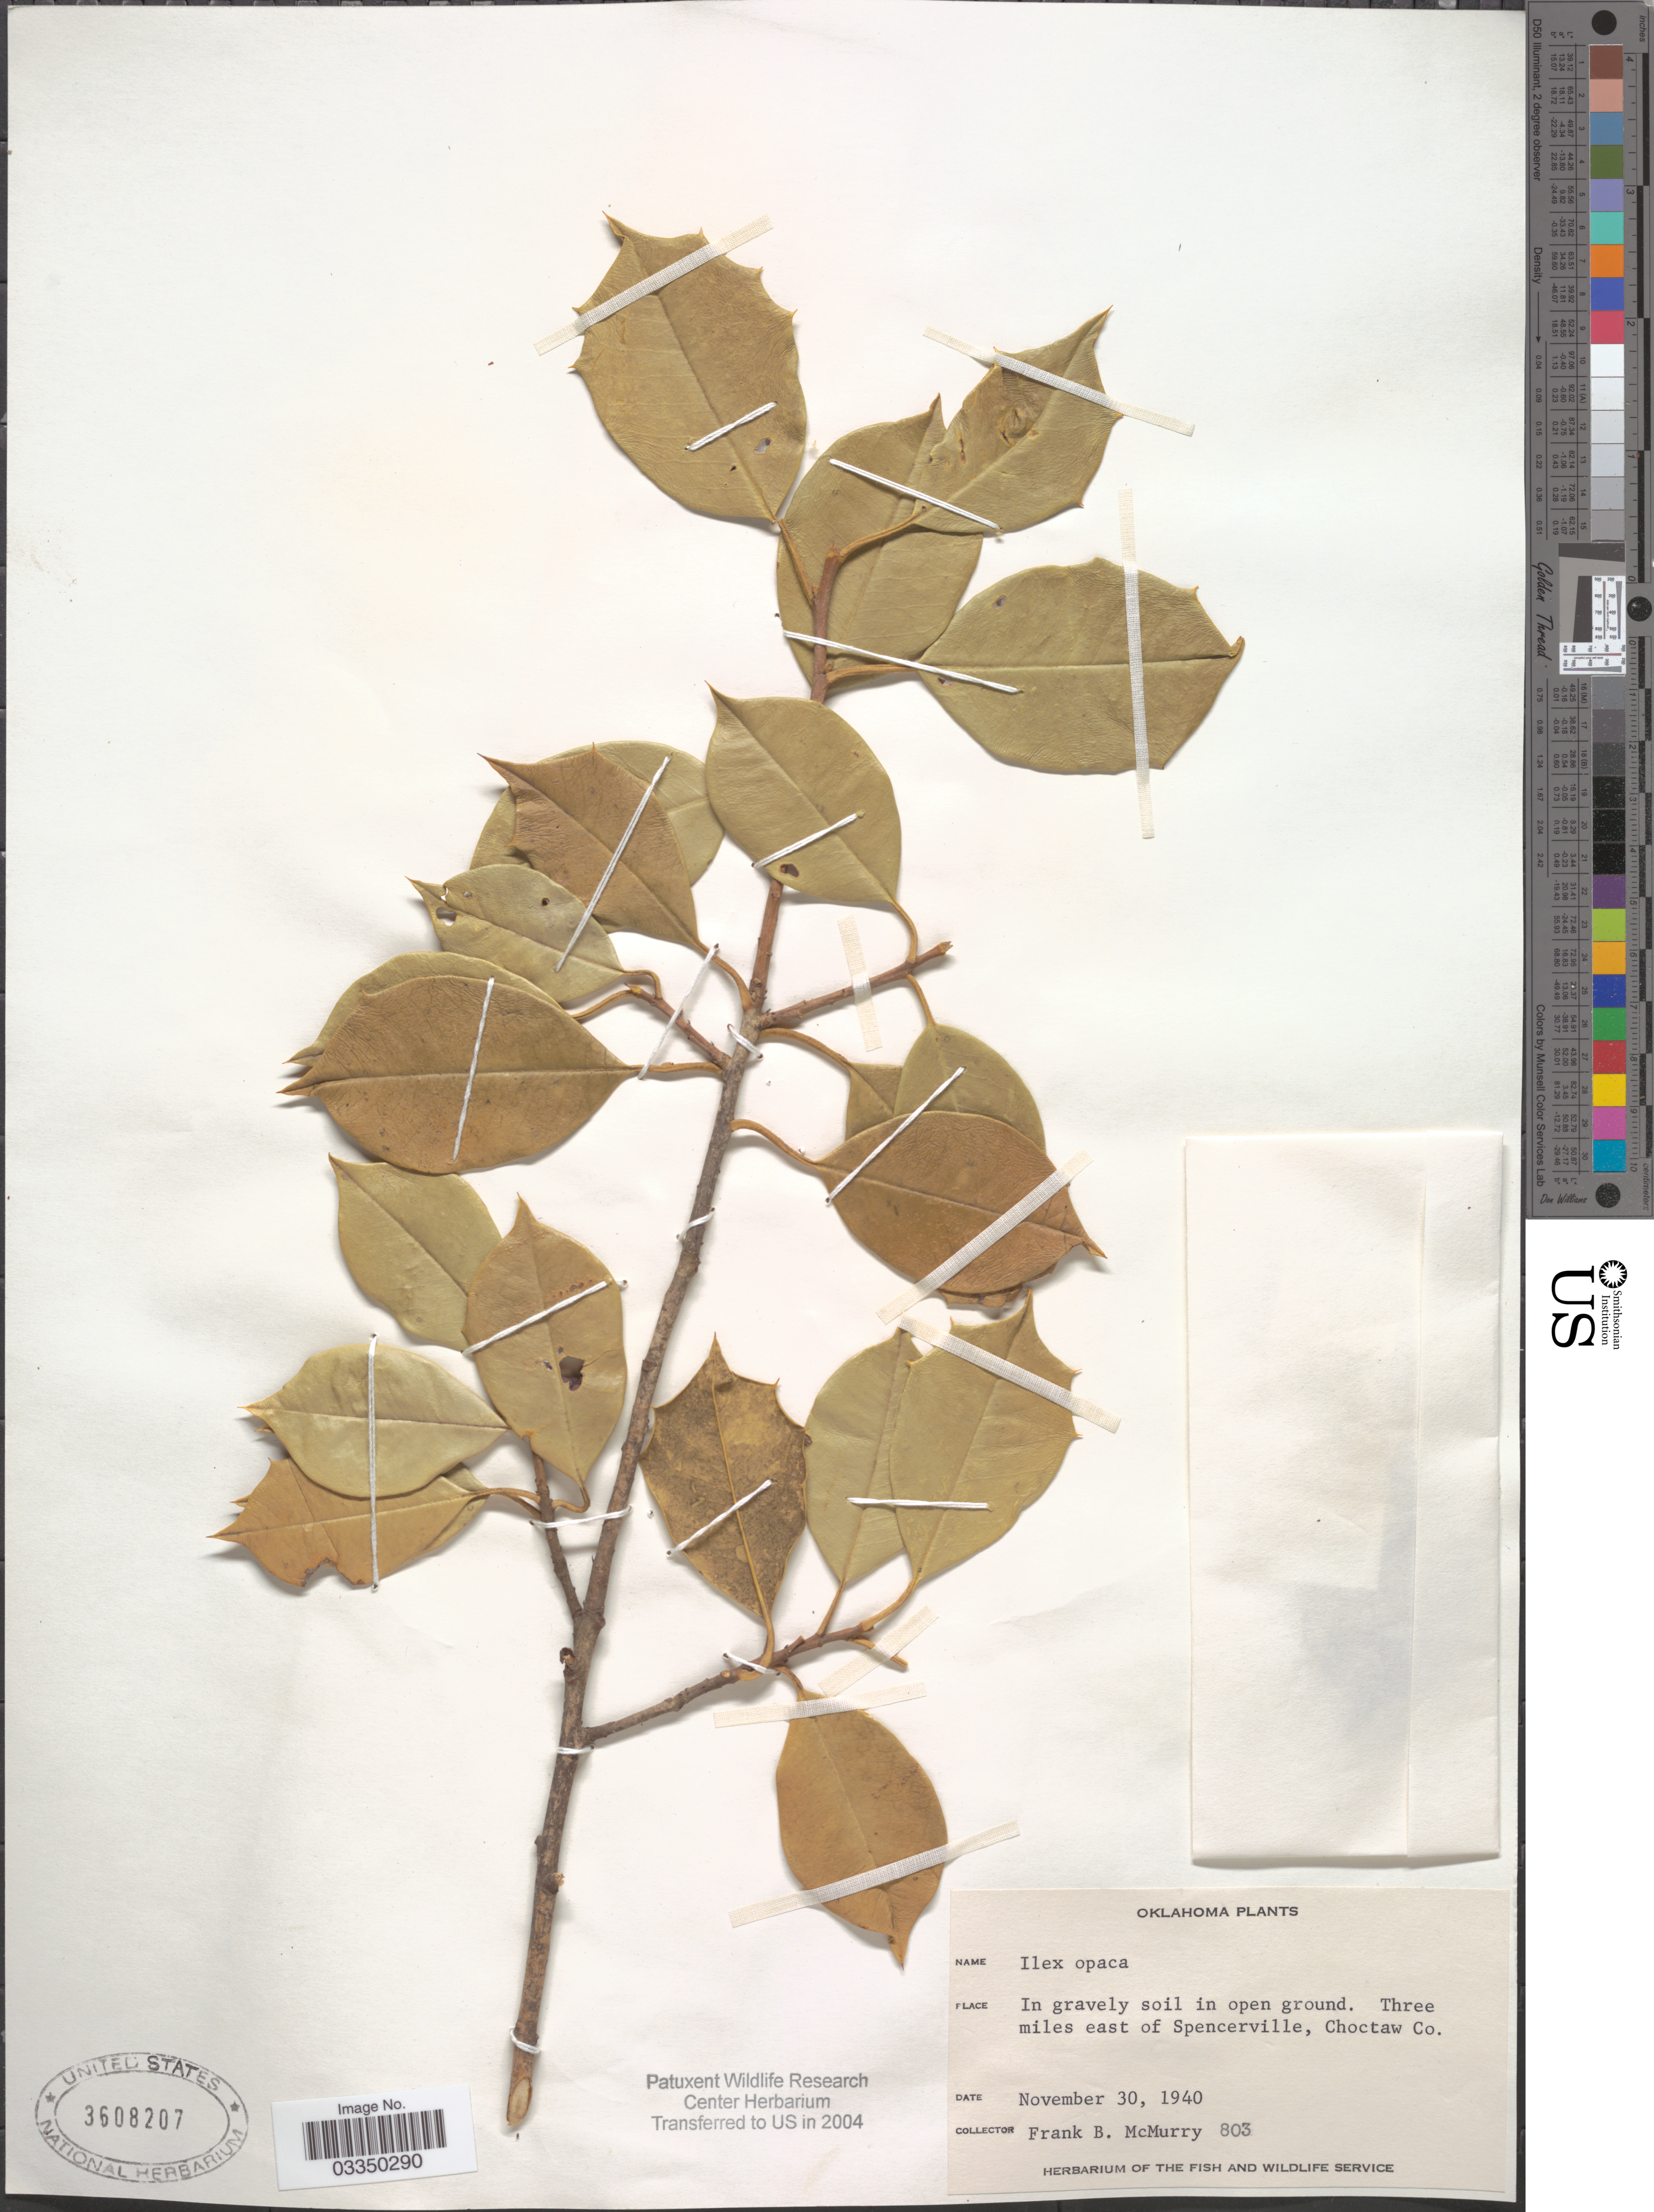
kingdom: Plantae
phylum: Tracheophyta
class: Magnoliopsida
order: Aquifoliales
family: Aquifoliaceae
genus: Ilex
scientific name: Ilex opaca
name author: Aiton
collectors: F. B. McMurry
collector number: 803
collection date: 1940-11-30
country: United States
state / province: Oklahoma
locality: Three miles east of Spencerville, Choctaw Co.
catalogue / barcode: US 3608207